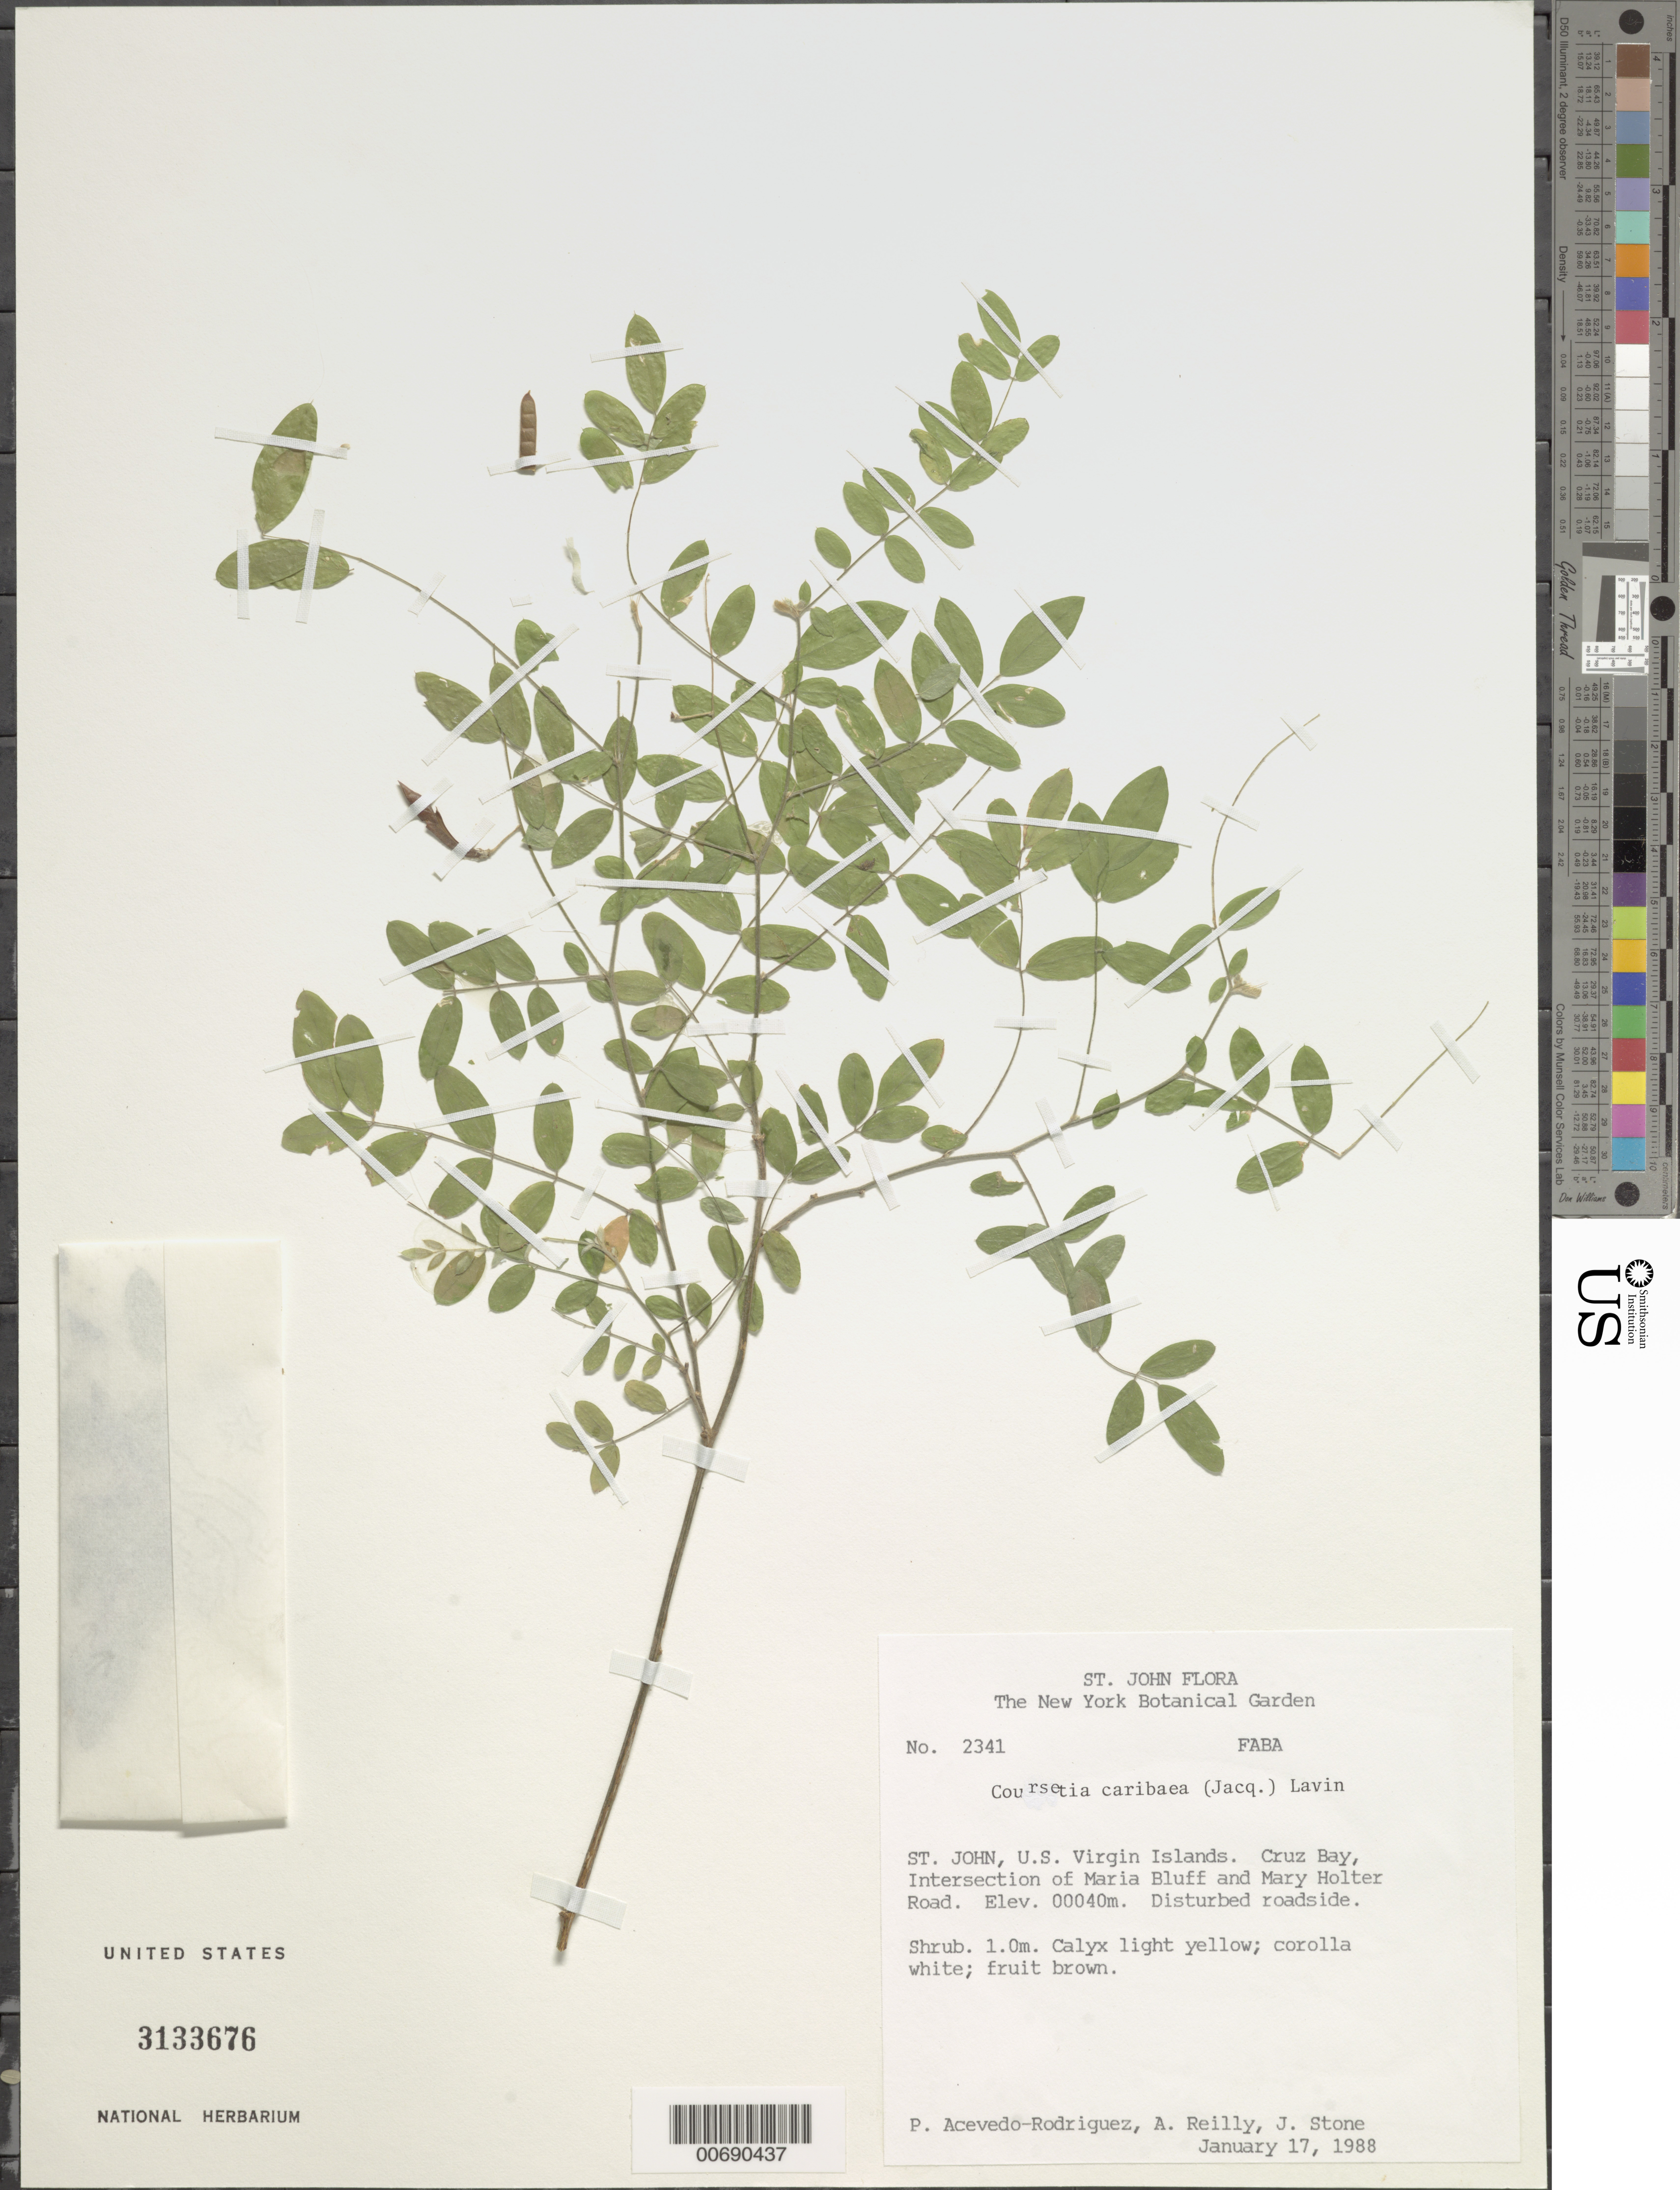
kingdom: Plantae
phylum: Tracheophyta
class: Magnoliopsida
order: Fabales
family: Fabaceae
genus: Coursetia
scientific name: Coursetia caribaea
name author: (Jacq.) Lavin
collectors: P. Acevedo-Rodr., A. Reilly & J. Stone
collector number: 2341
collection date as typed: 17 Jan 1988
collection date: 1988-01-17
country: U.S. Virgin Islands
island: St. John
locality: Cruz Bay Quarter; intersection of Maria Bluff and Mary Holter Road.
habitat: Disturbed roadside.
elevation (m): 40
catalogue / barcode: US 3133676